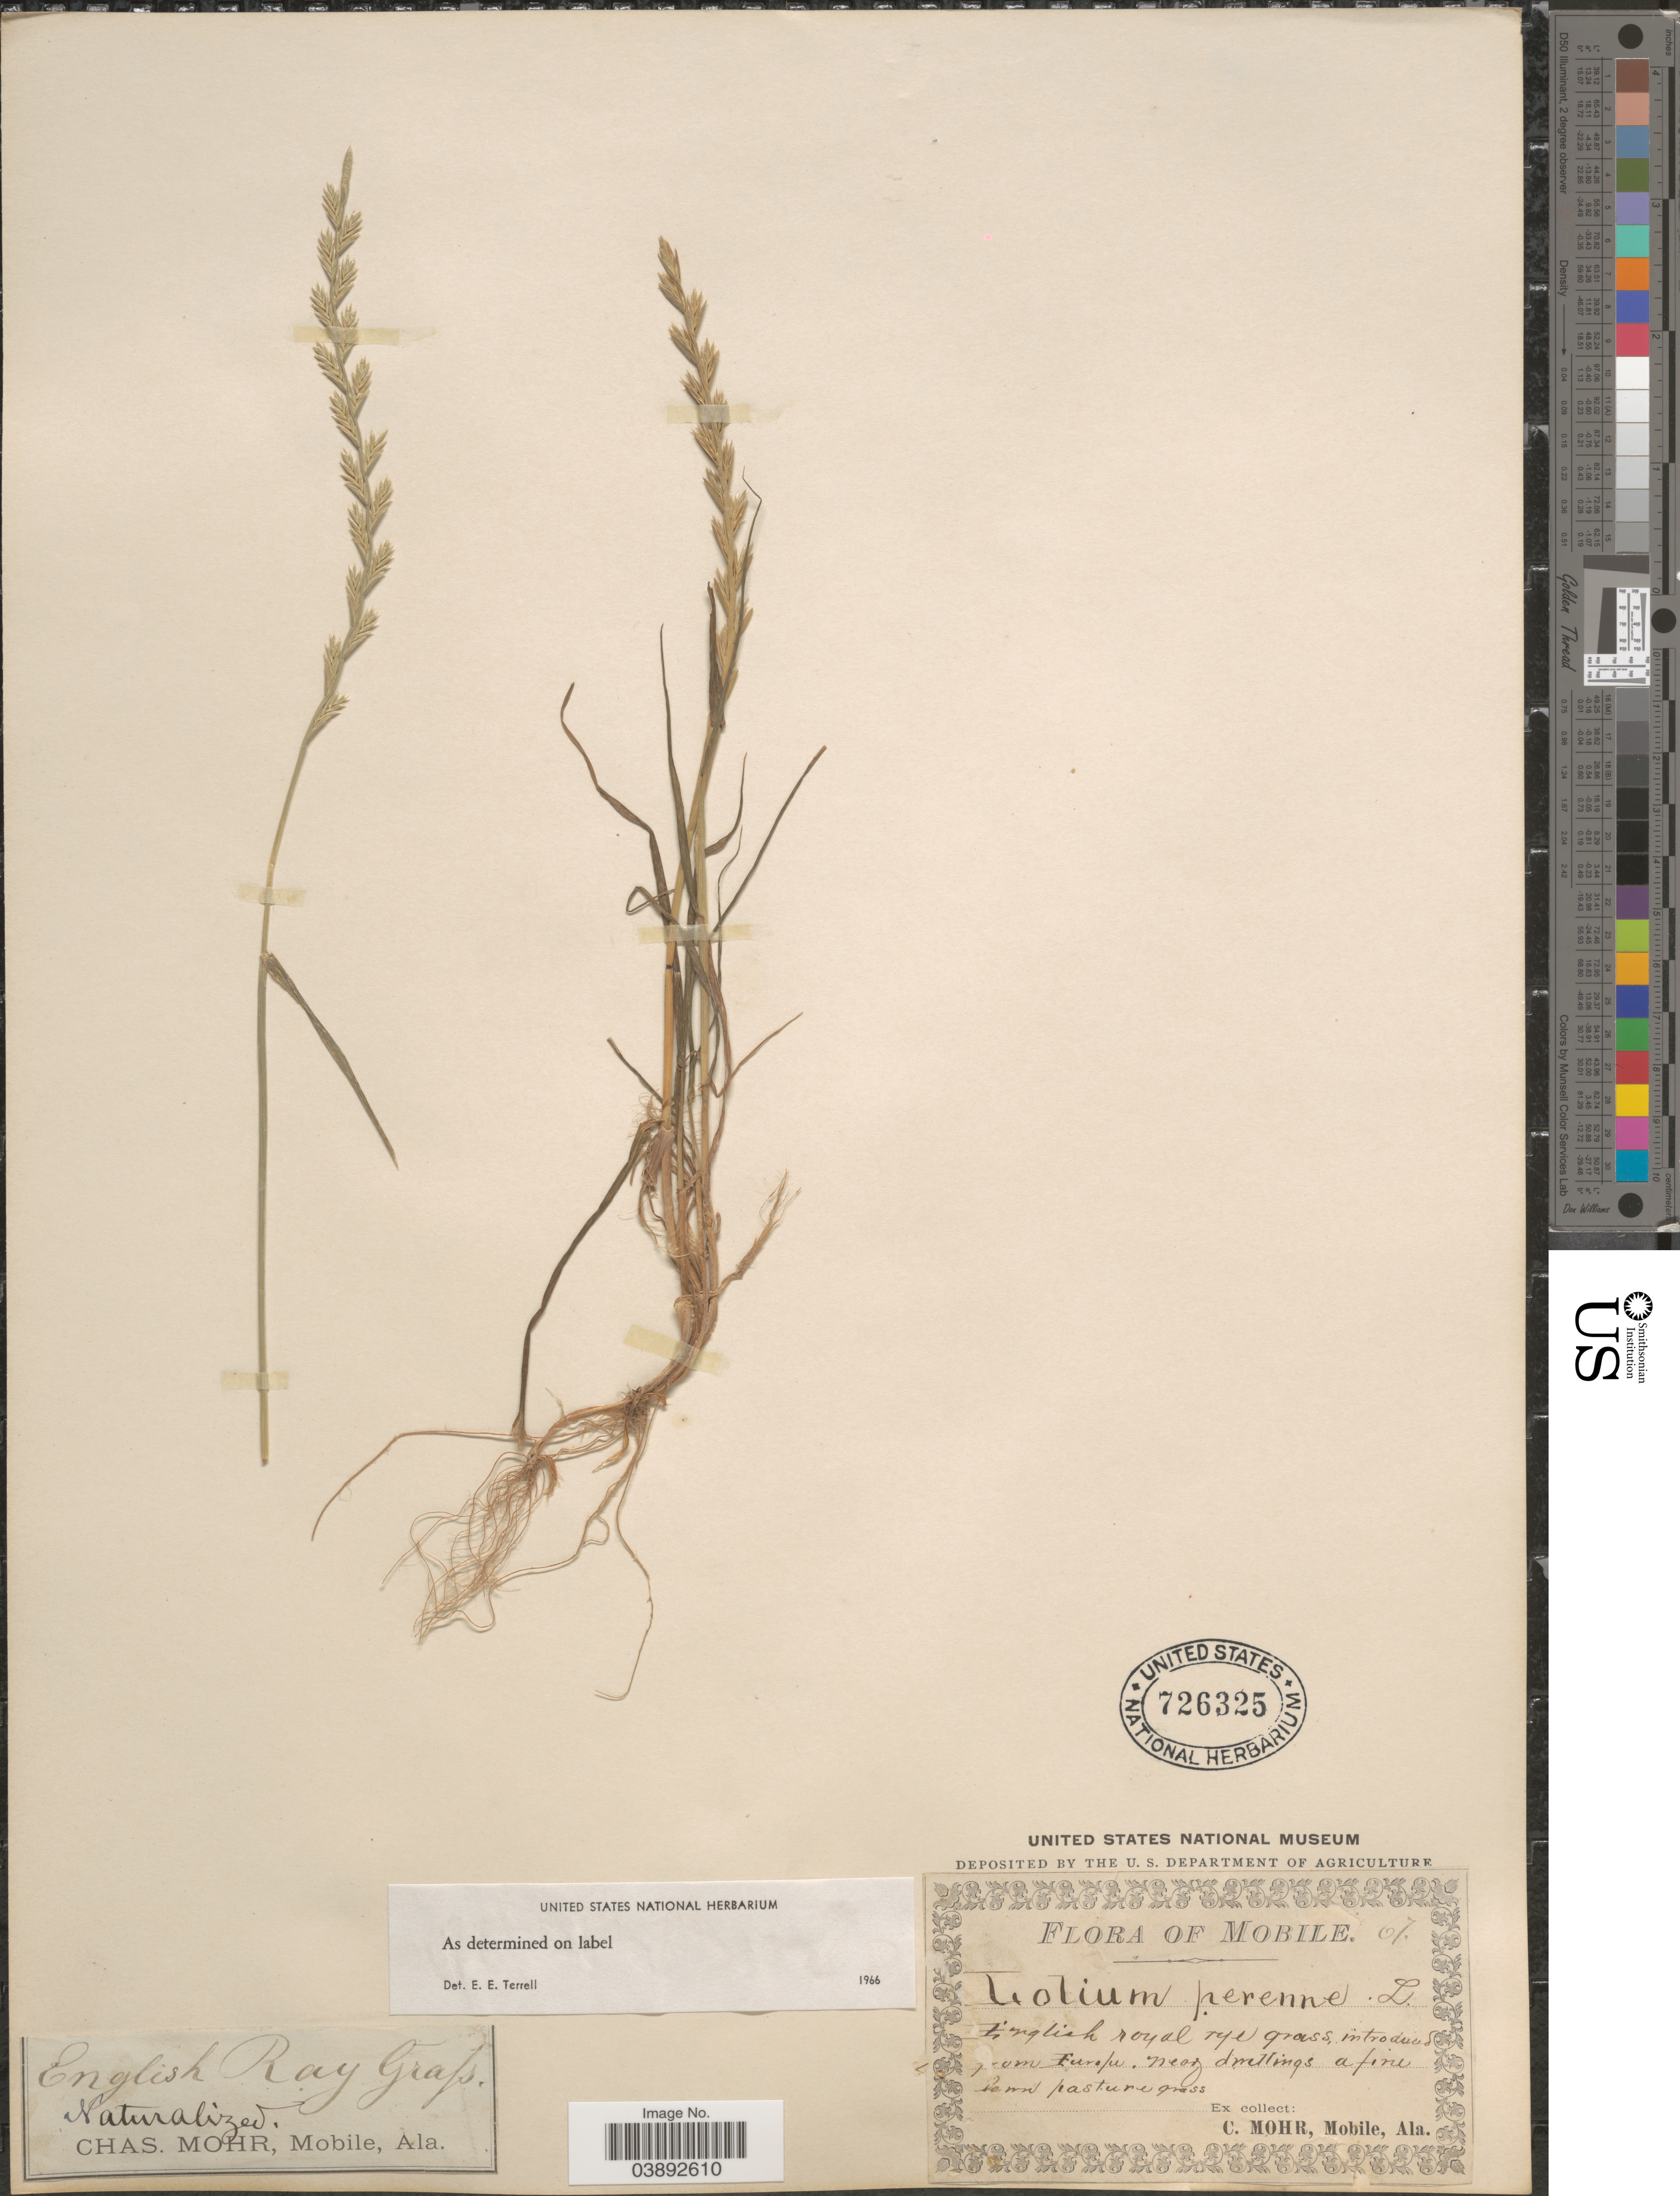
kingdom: Plantae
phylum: Tracheophyta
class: Liliopsida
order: Poales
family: Poaceae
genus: Lolium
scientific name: Lolium perenne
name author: L.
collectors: Mohr, C. T. (herbarium)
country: United States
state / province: Alabama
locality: Mobile.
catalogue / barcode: US 726325